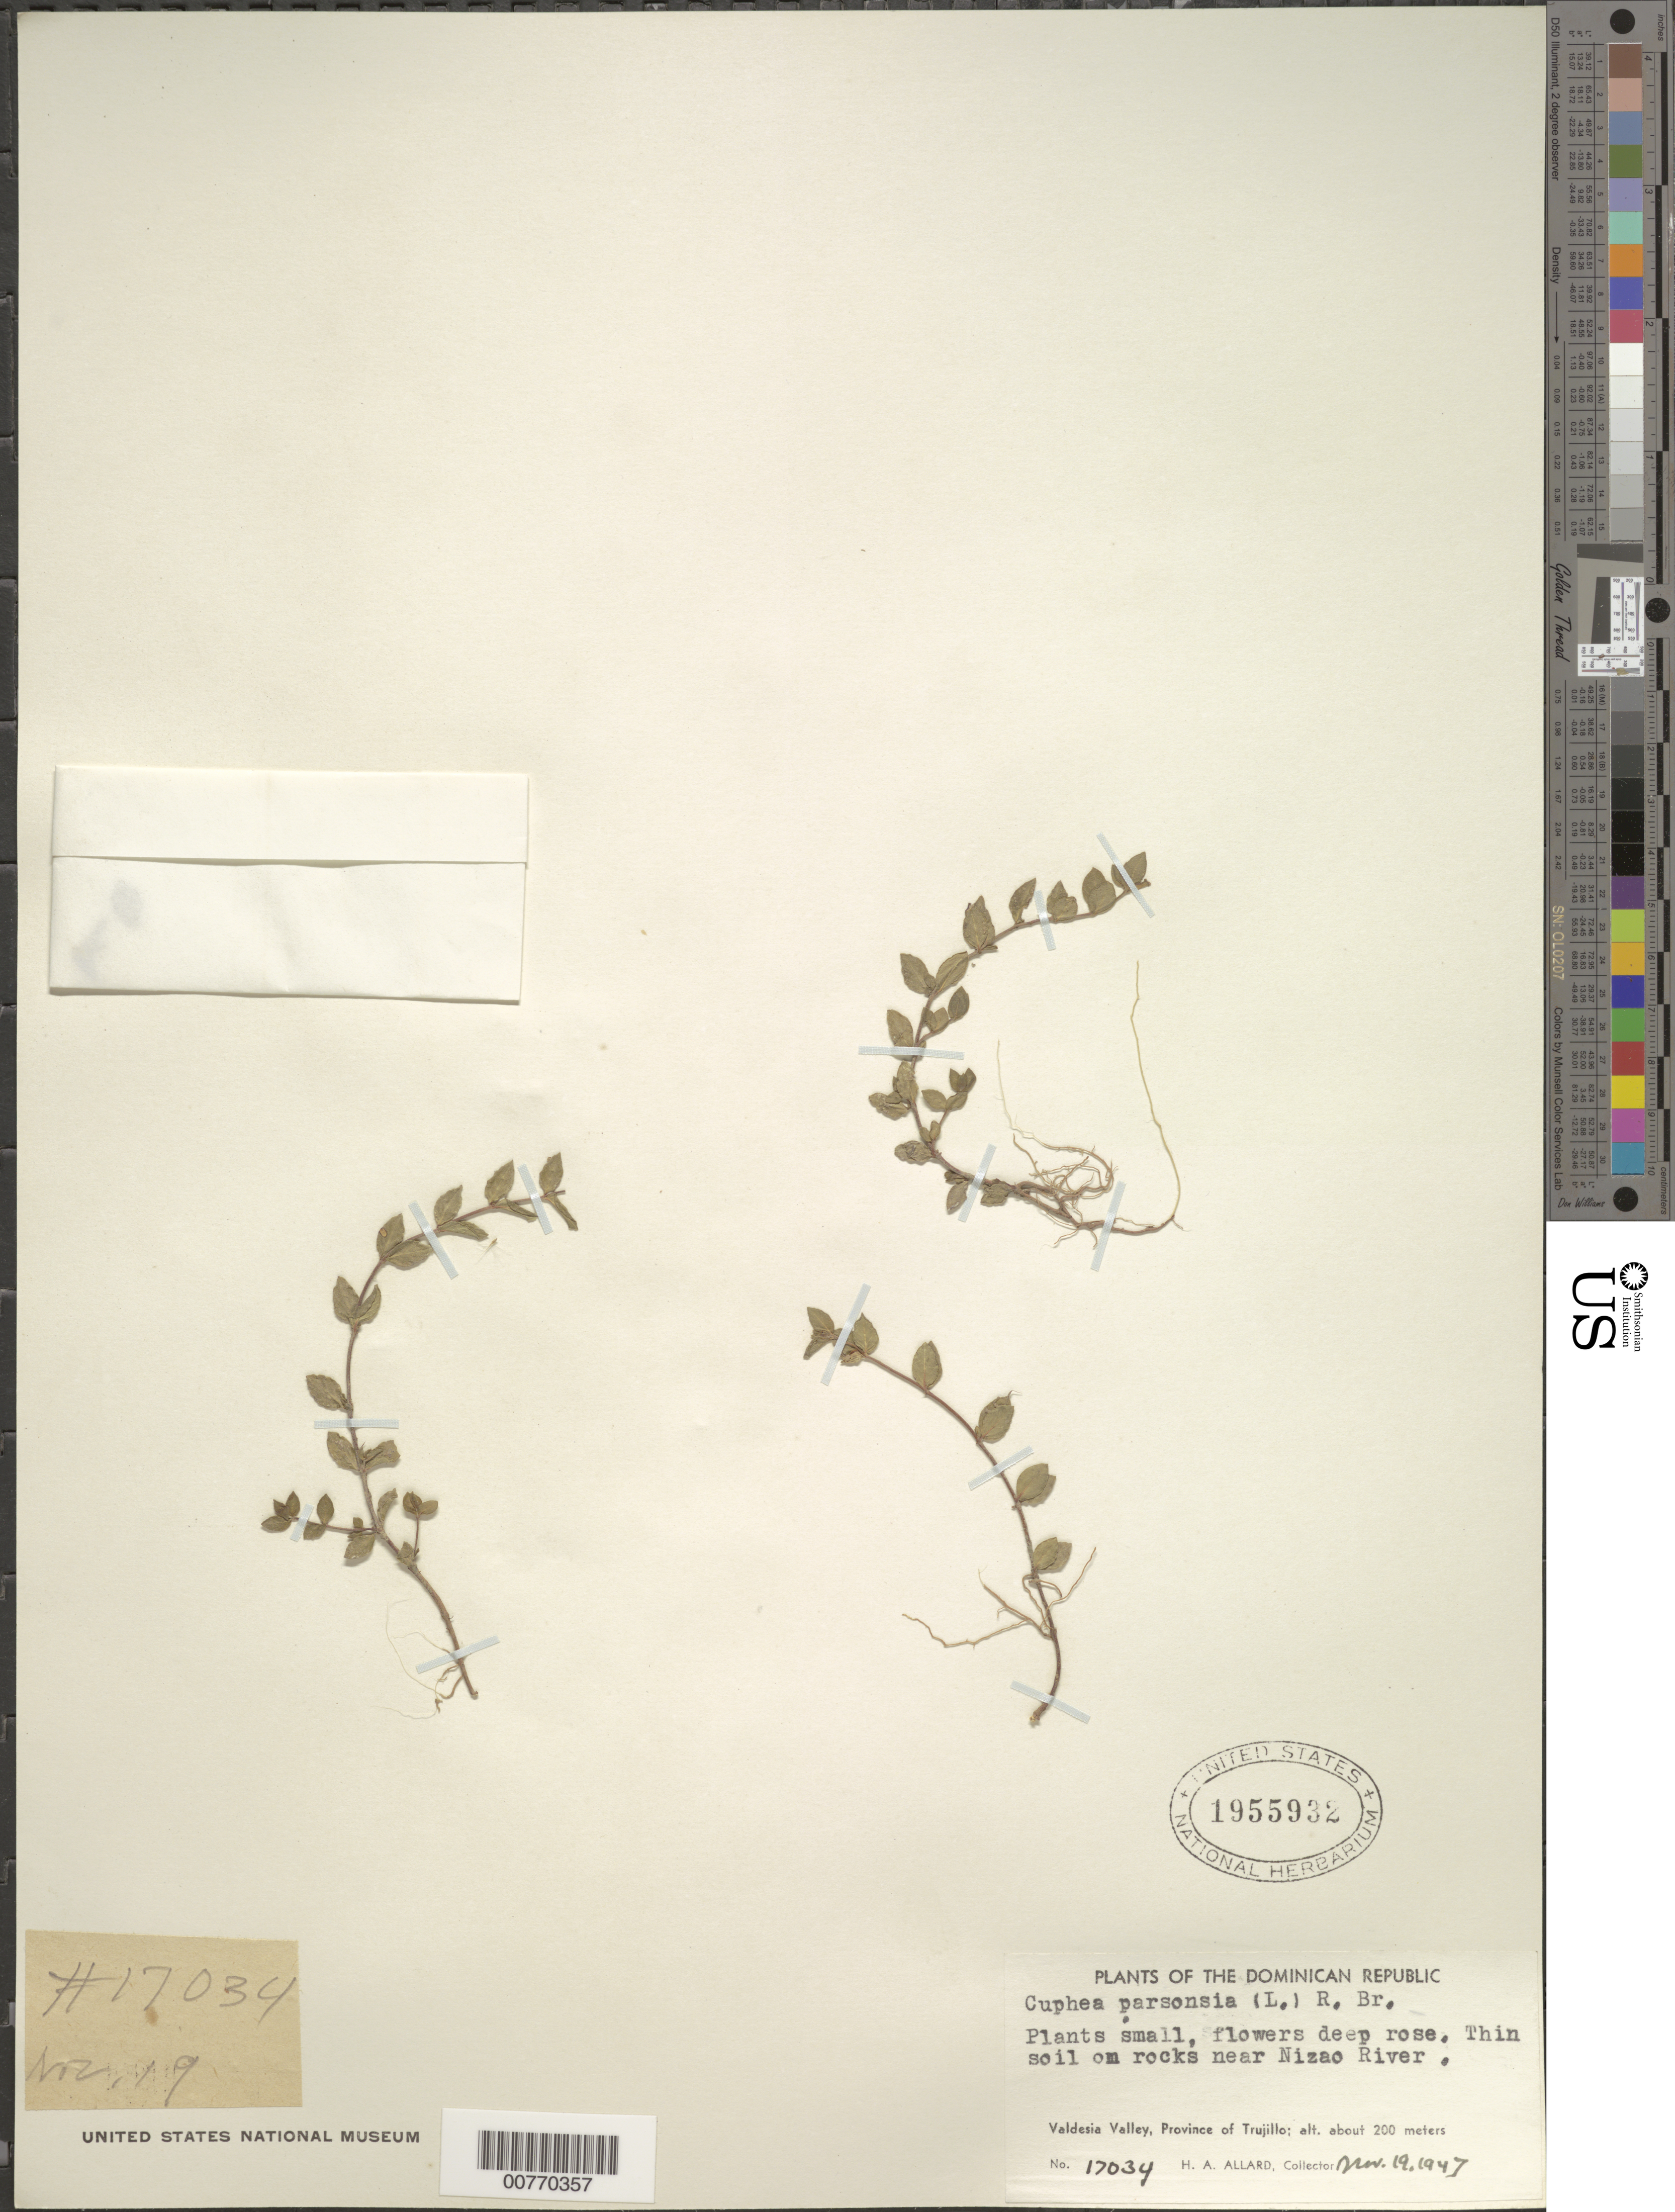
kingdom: Plantae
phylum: Tracheophyta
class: Magnoliopsida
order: Myrtales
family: Lythraceae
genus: Cuphea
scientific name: Cuphea parsonsia var. parsonsia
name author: (L.) R. Br. ex Steud.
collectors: H. A. Allard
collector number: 17034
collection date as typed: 19 Nov 1947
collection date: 1947-11-19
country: Dominican Republic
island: Hispaniola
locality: Valdesia Valley, Province of Trujillo, near Nizao River.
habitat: Thin soil on rocks.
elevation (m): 200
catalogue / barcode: US 1955932